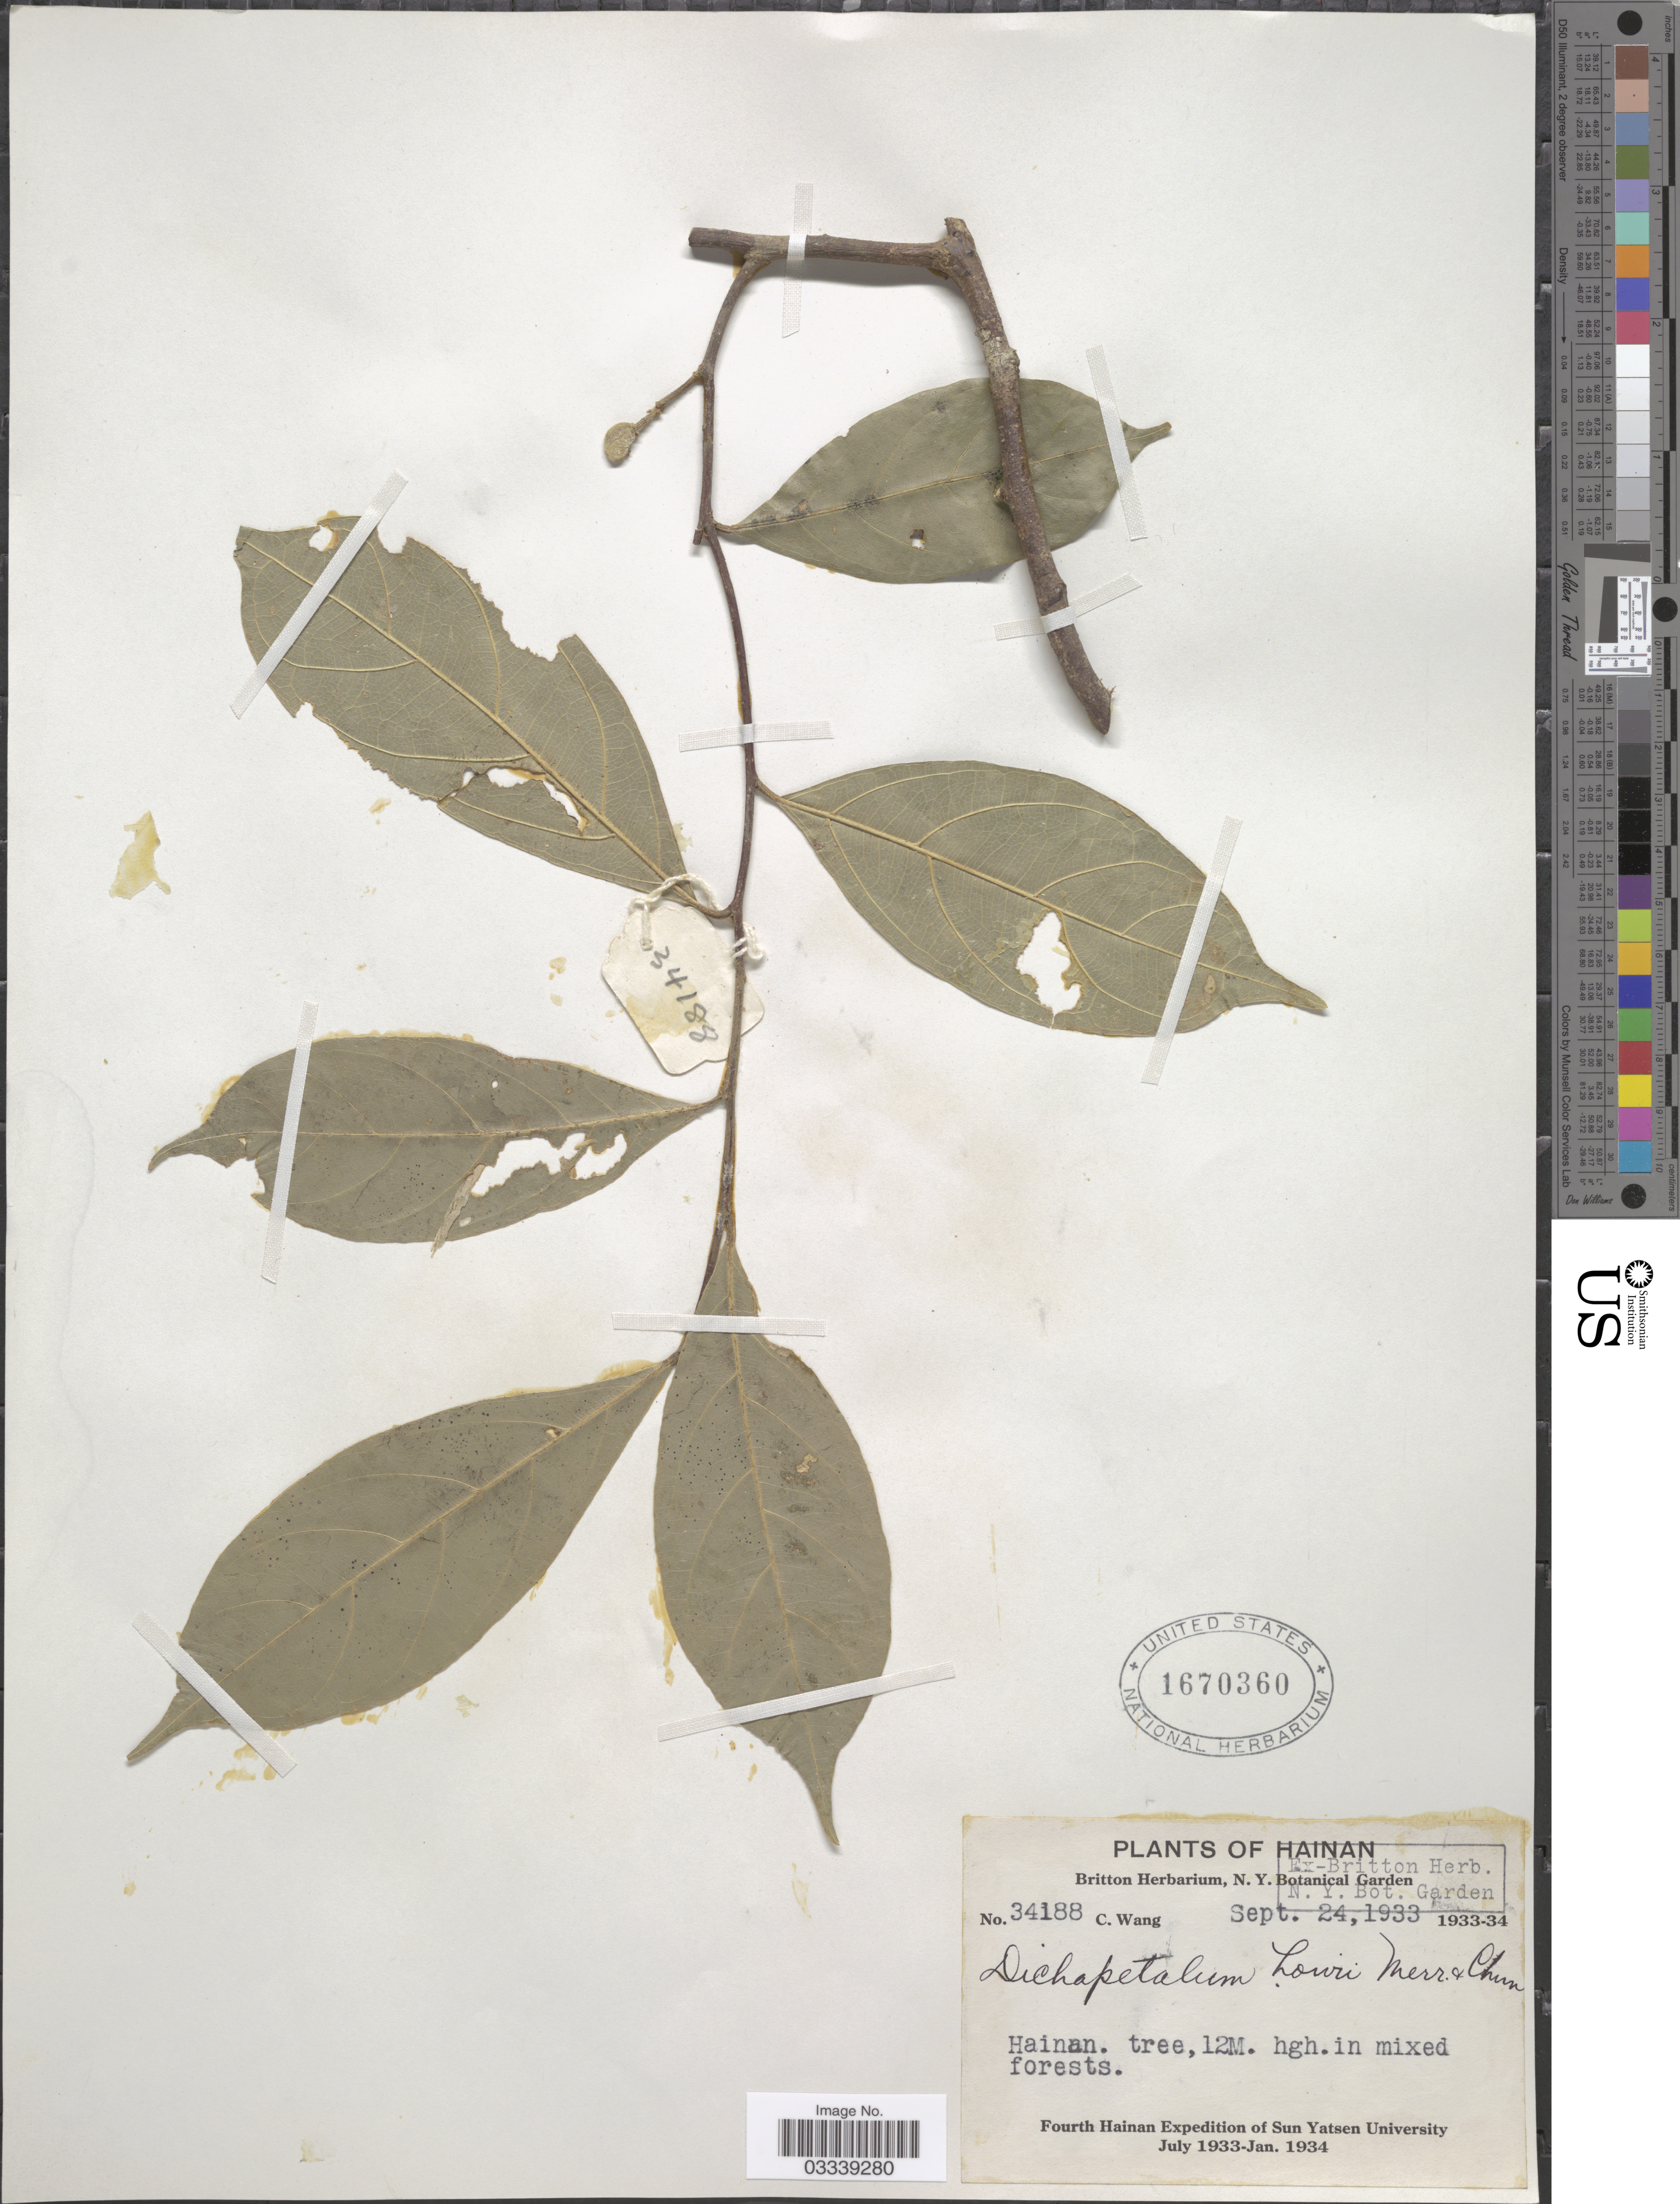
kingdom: Plantae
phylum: Tracheophyta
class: Magnoliopsida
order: Malpighiales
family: Dichapetalaceae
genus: Dichapetalum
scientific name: Dichapetalum howii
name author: Merr. & Chun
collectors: C. Wang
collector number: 34188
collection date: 1933-09-24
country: China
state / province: Hainan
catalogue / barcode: US 1670360